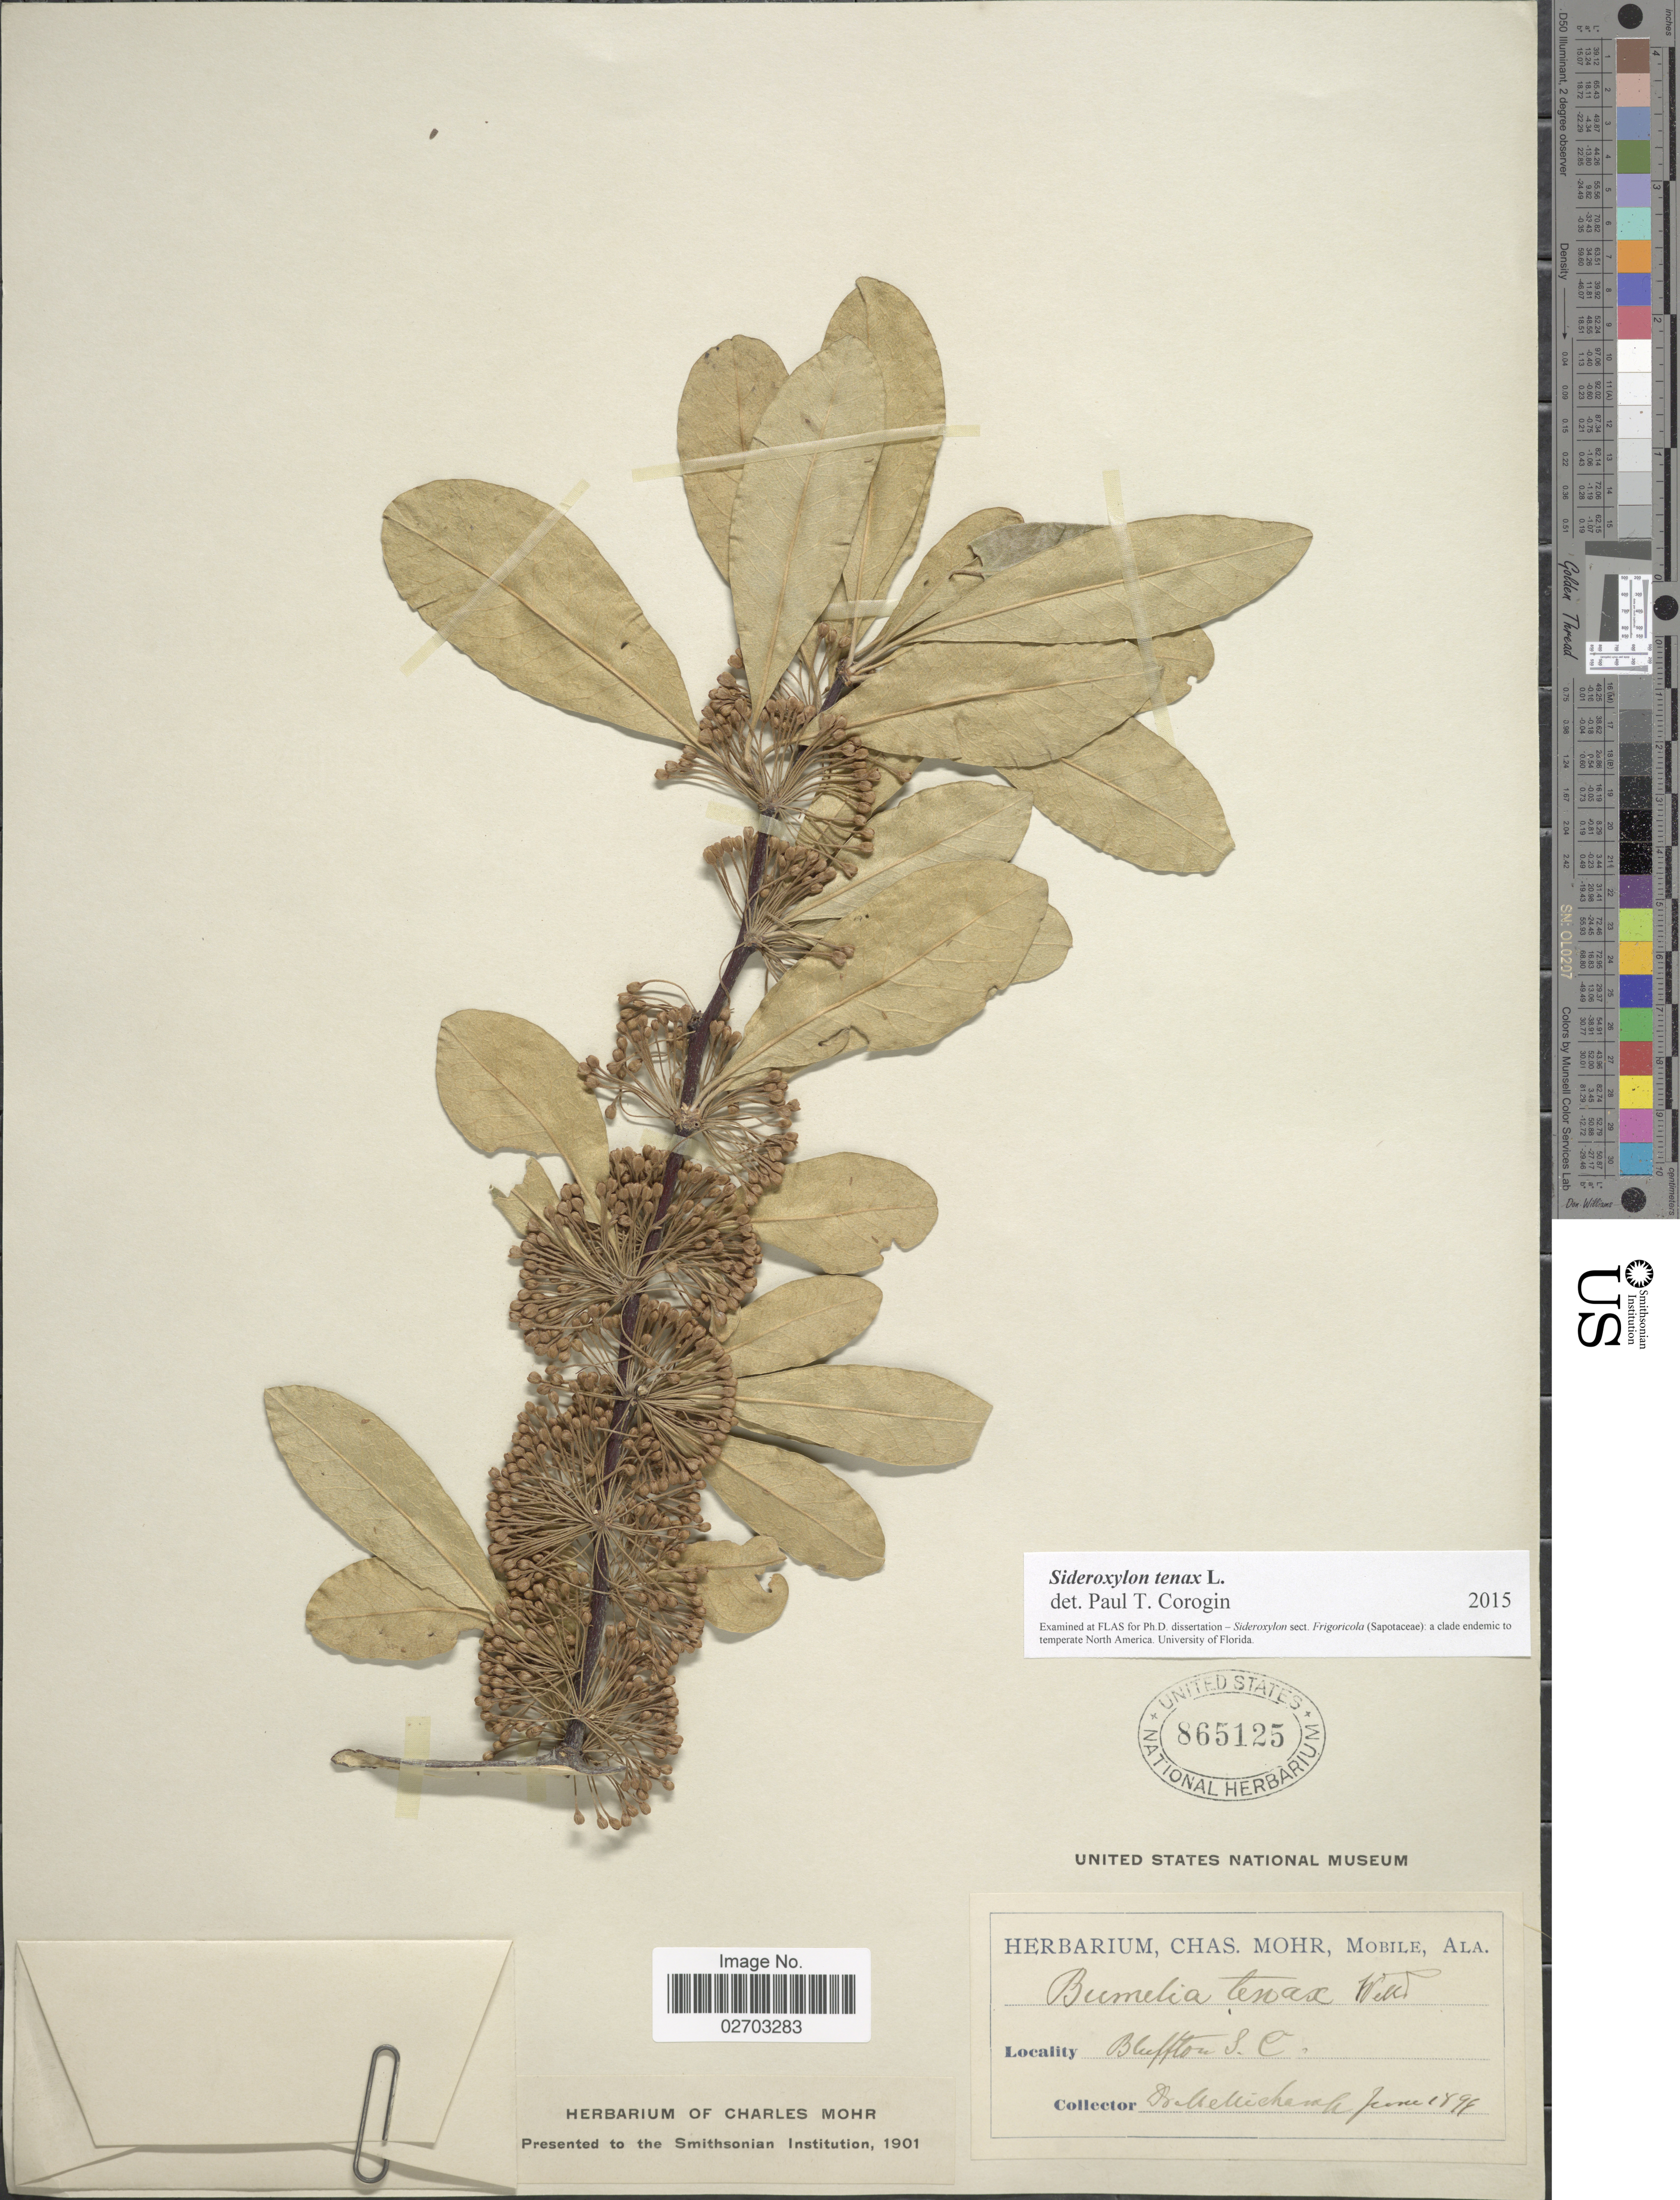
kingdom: Plantae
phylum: Tracheophyta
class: Magnoliopsida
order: Ericales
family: Sapotaceae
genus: Sideroxylon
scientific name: Sideroxylon tenax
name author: L.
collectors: -. Mellichamp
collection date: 1894-06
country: United States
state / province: South Carolina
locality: Bluffton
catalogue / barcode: US 865125